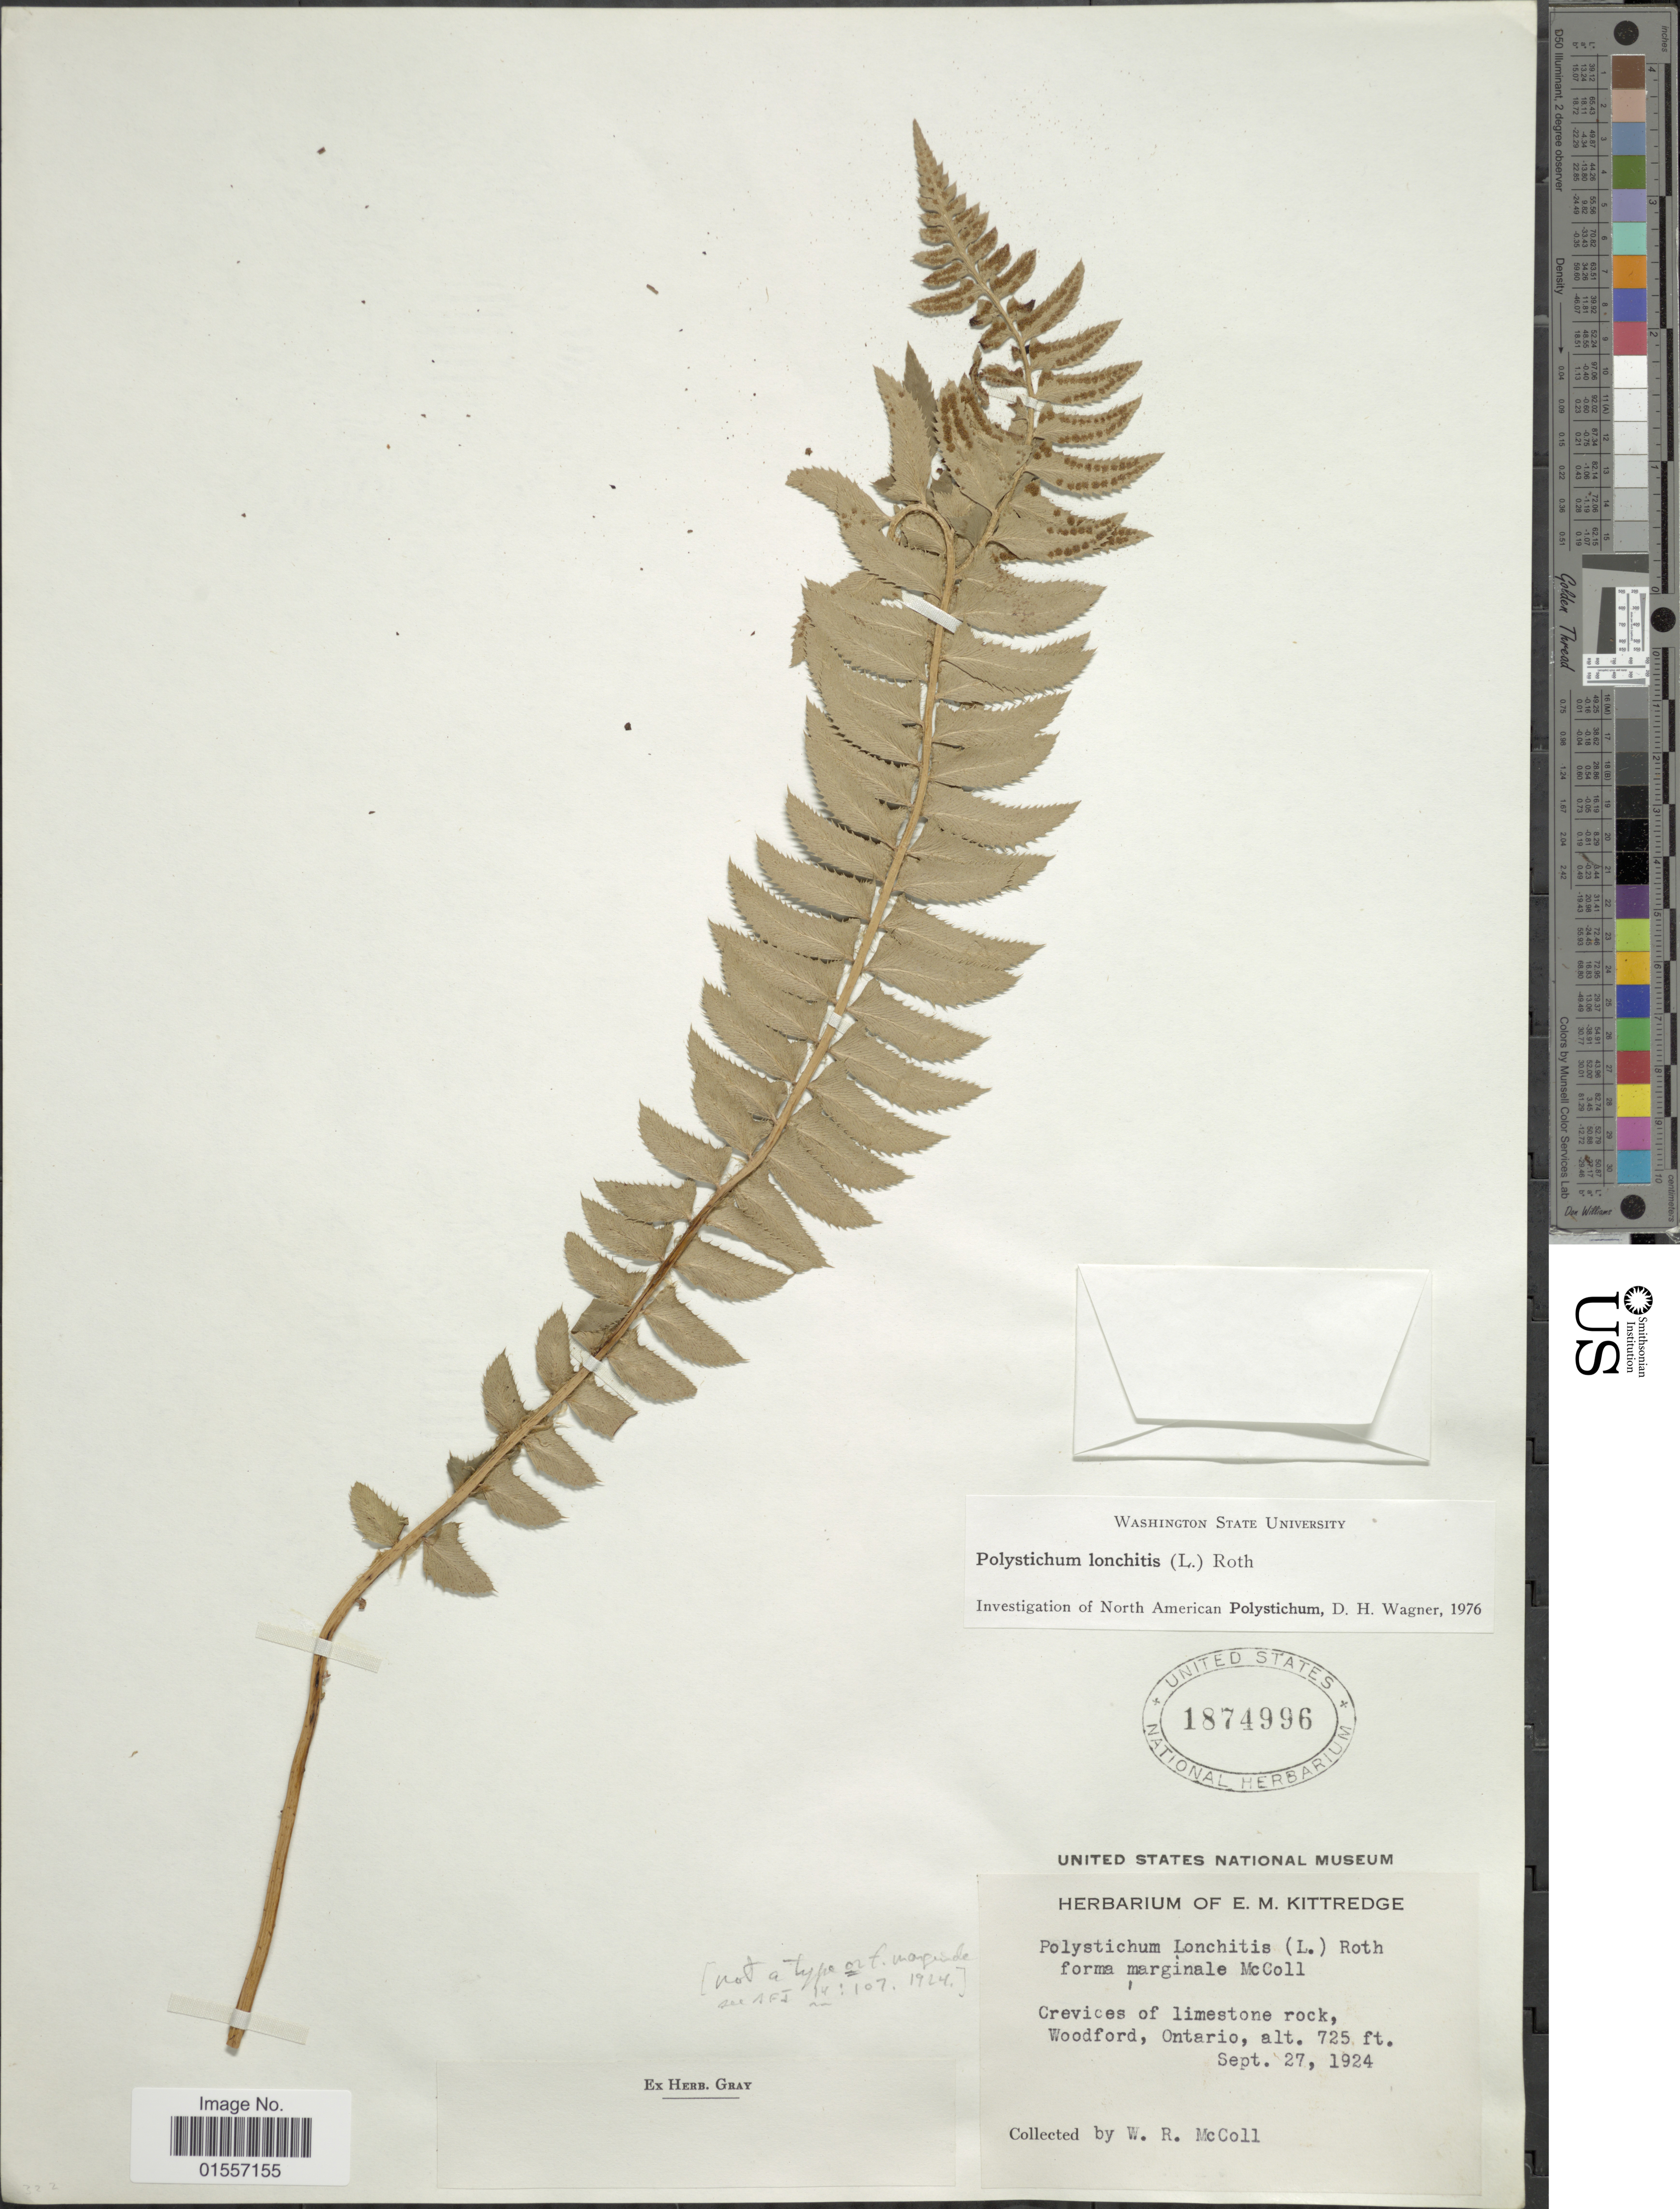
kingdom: Plantae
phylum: Tracheophyta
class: Polypodiopsida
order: Polypodiales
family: Dryopteridaceae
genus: Polystichum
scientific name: Polystichum lonchitis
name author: (Roth) L.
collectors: W. McCall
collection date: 1924-09-27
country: Canada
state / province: Ontario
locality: Crevices of limestone rock, Woodford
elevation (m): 221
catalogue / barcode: US 1874996